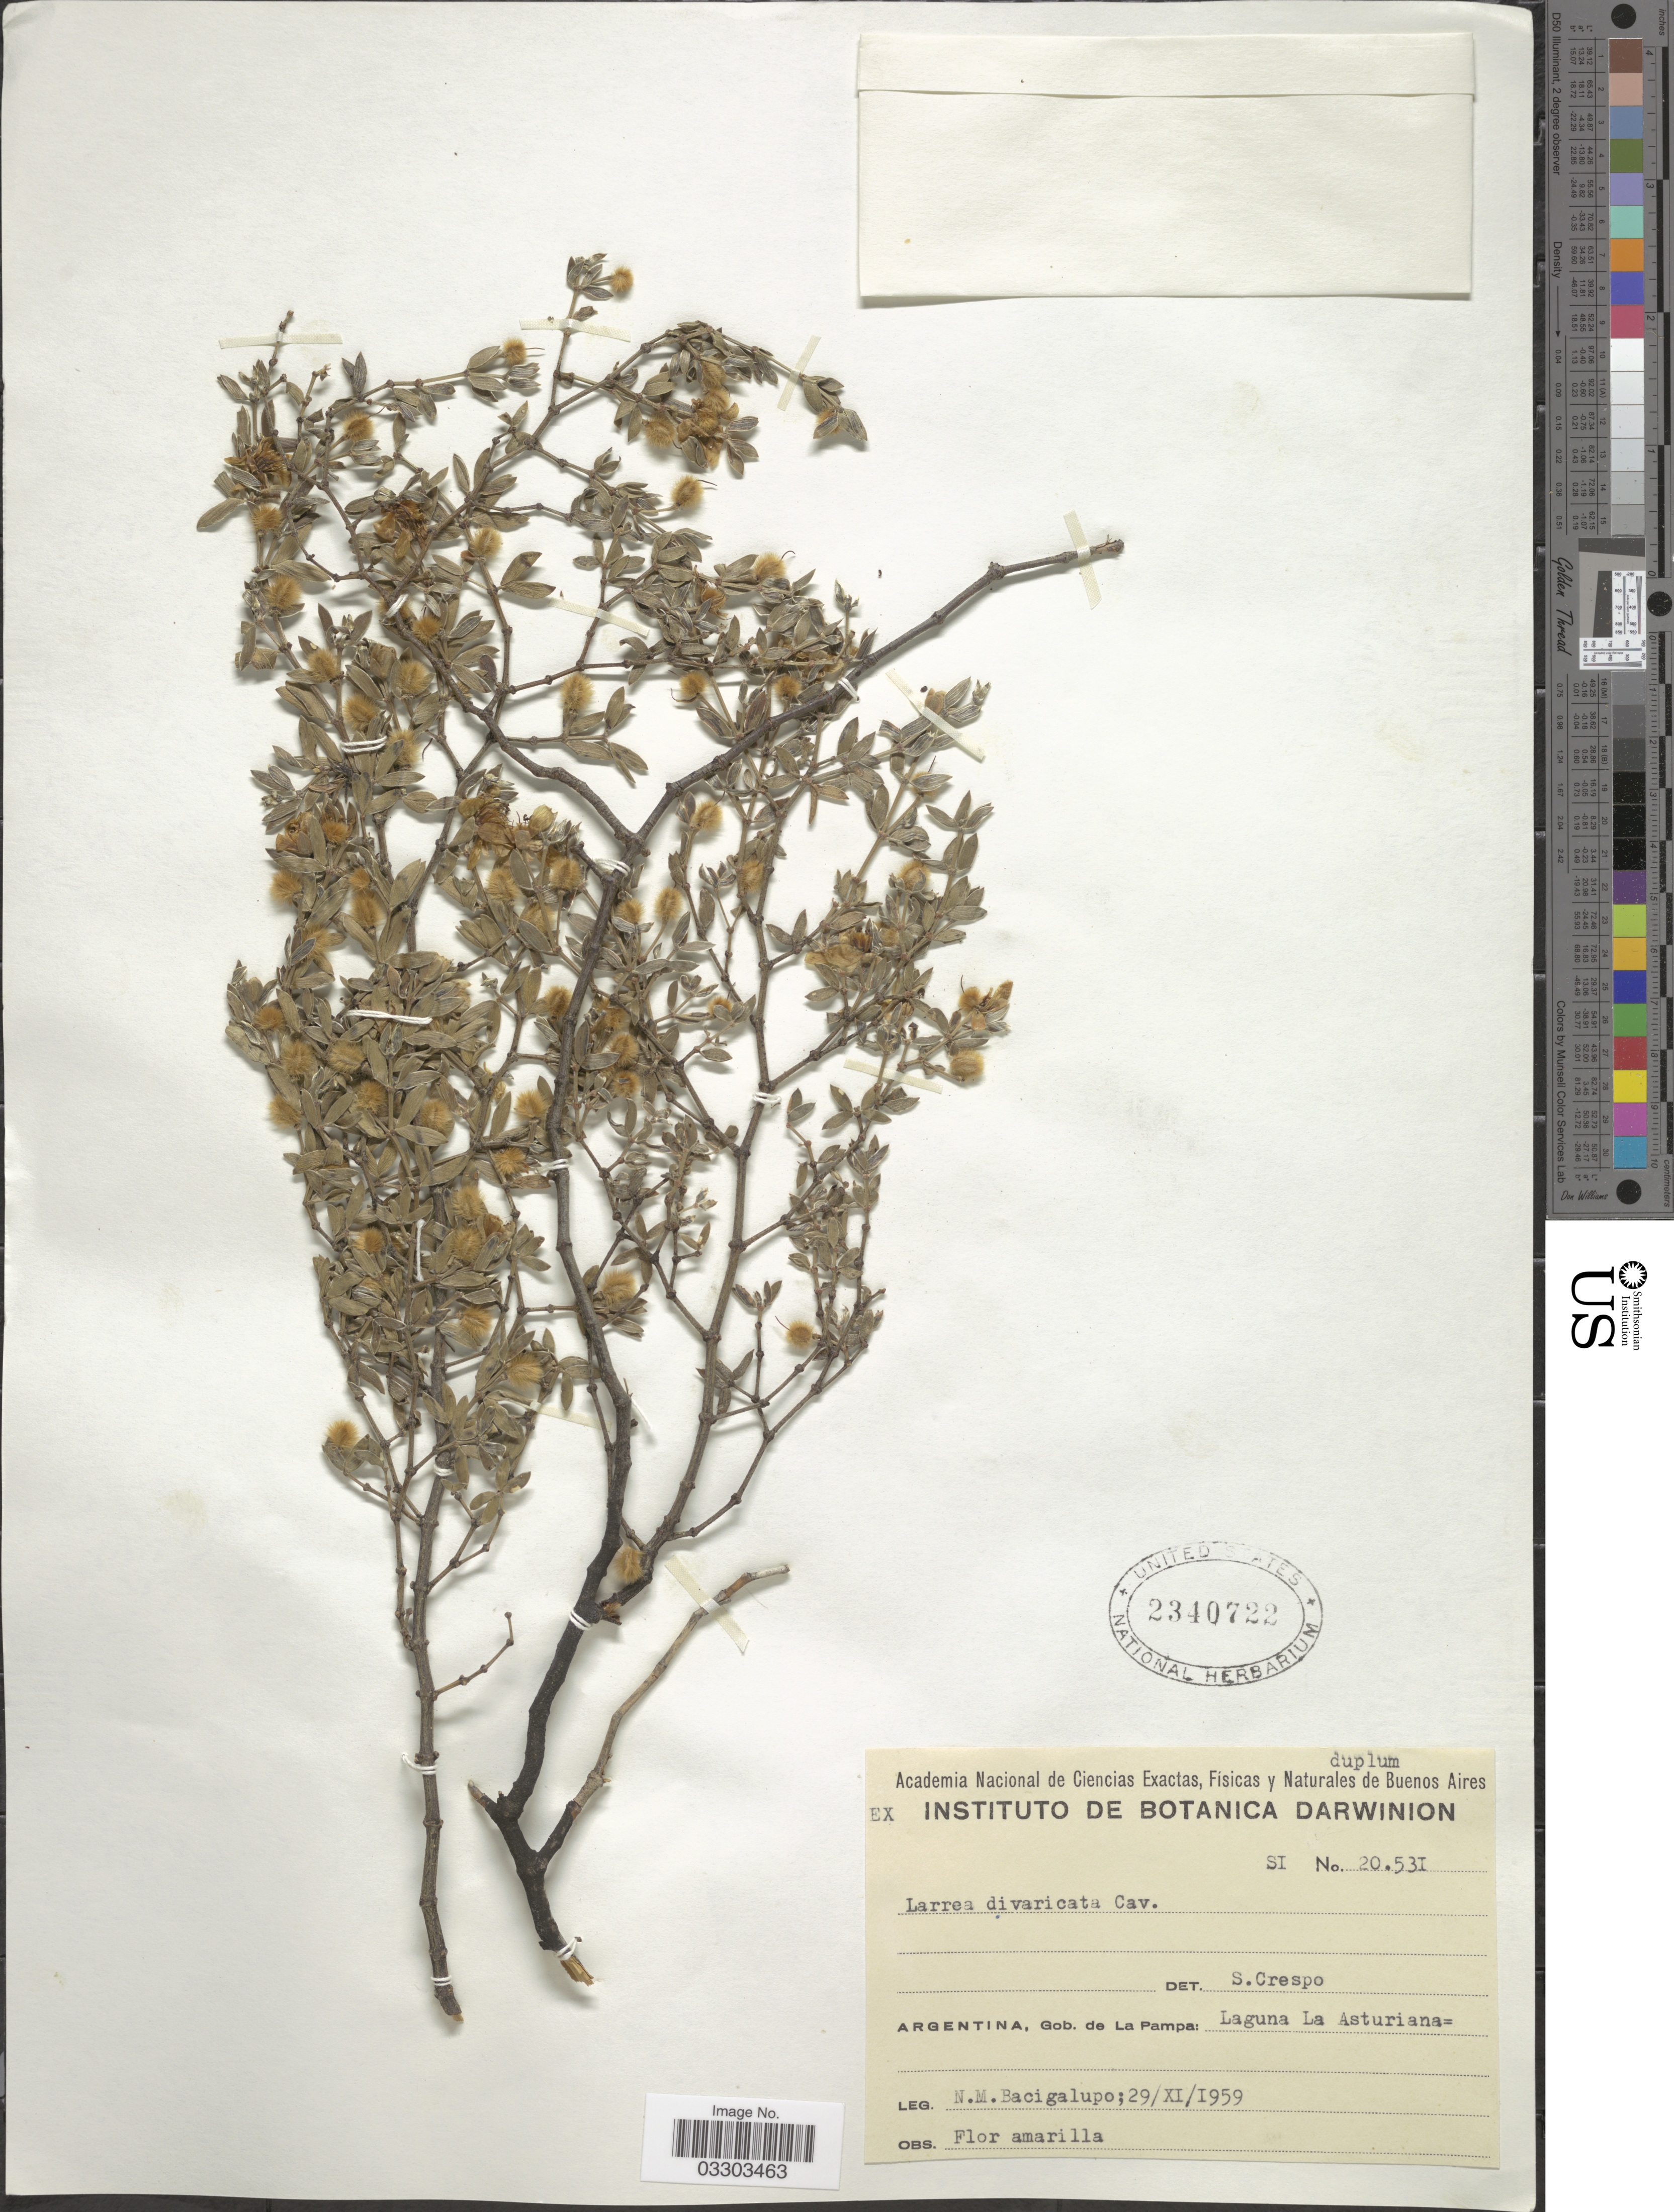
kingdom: Plantae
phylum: Tracheophyta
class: Magnoliopsida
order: Zygophyllales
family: Zygophyllaceae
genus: Larrea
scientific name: Larrea divaricata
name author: Cav.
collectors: N. M. Bacigalupo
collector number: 20531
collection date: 1959-11-29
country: Argentina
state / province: La Pampa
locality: Gob. de La Pampa: Laguna La Asturiana.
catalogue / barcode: US 2340722